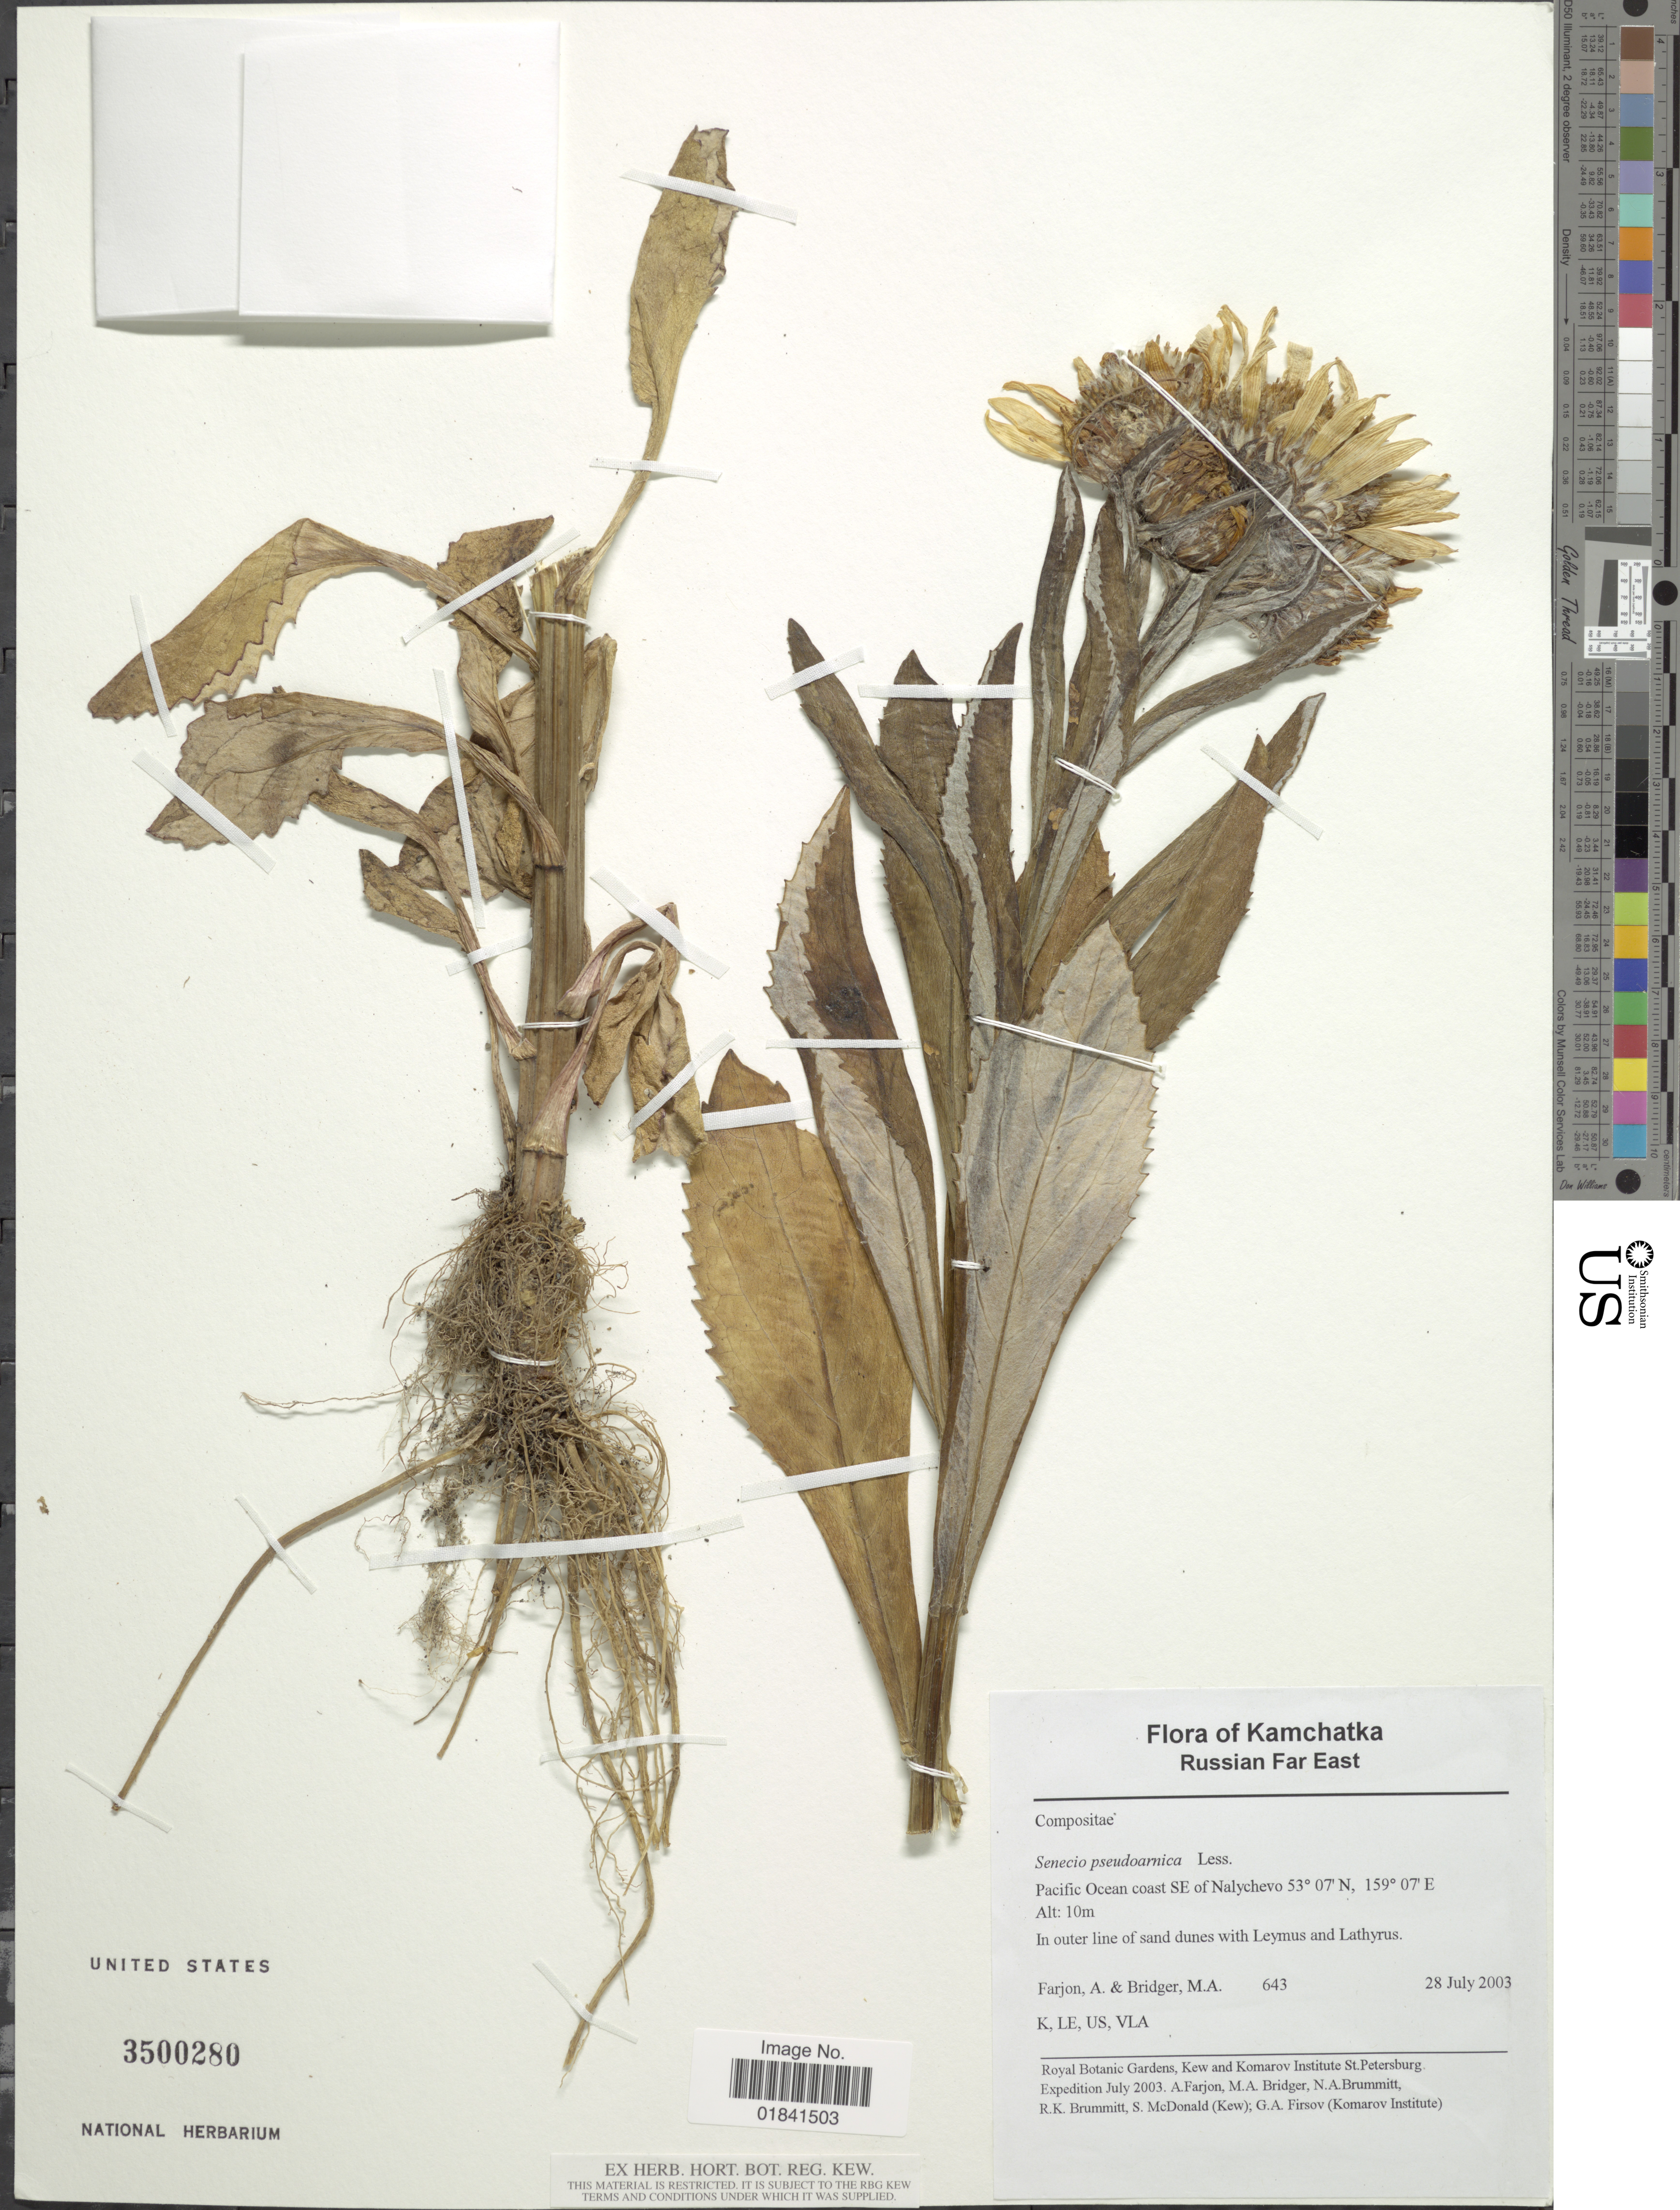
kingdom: Plantae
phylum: Tracheophyta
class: Magnoliopsida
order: Asterales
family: Asteraceae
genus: Senecio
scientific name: Senecio pseudoarnica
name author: Less.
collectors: A. K. Farjon & M. Bridger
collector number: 643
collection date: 2003-07-28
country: Russian Federation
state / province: Kamchatka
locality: Russian Far East, Pacific Ocean coast SE of Nalychevo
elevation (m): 10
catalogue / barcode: US 3500280